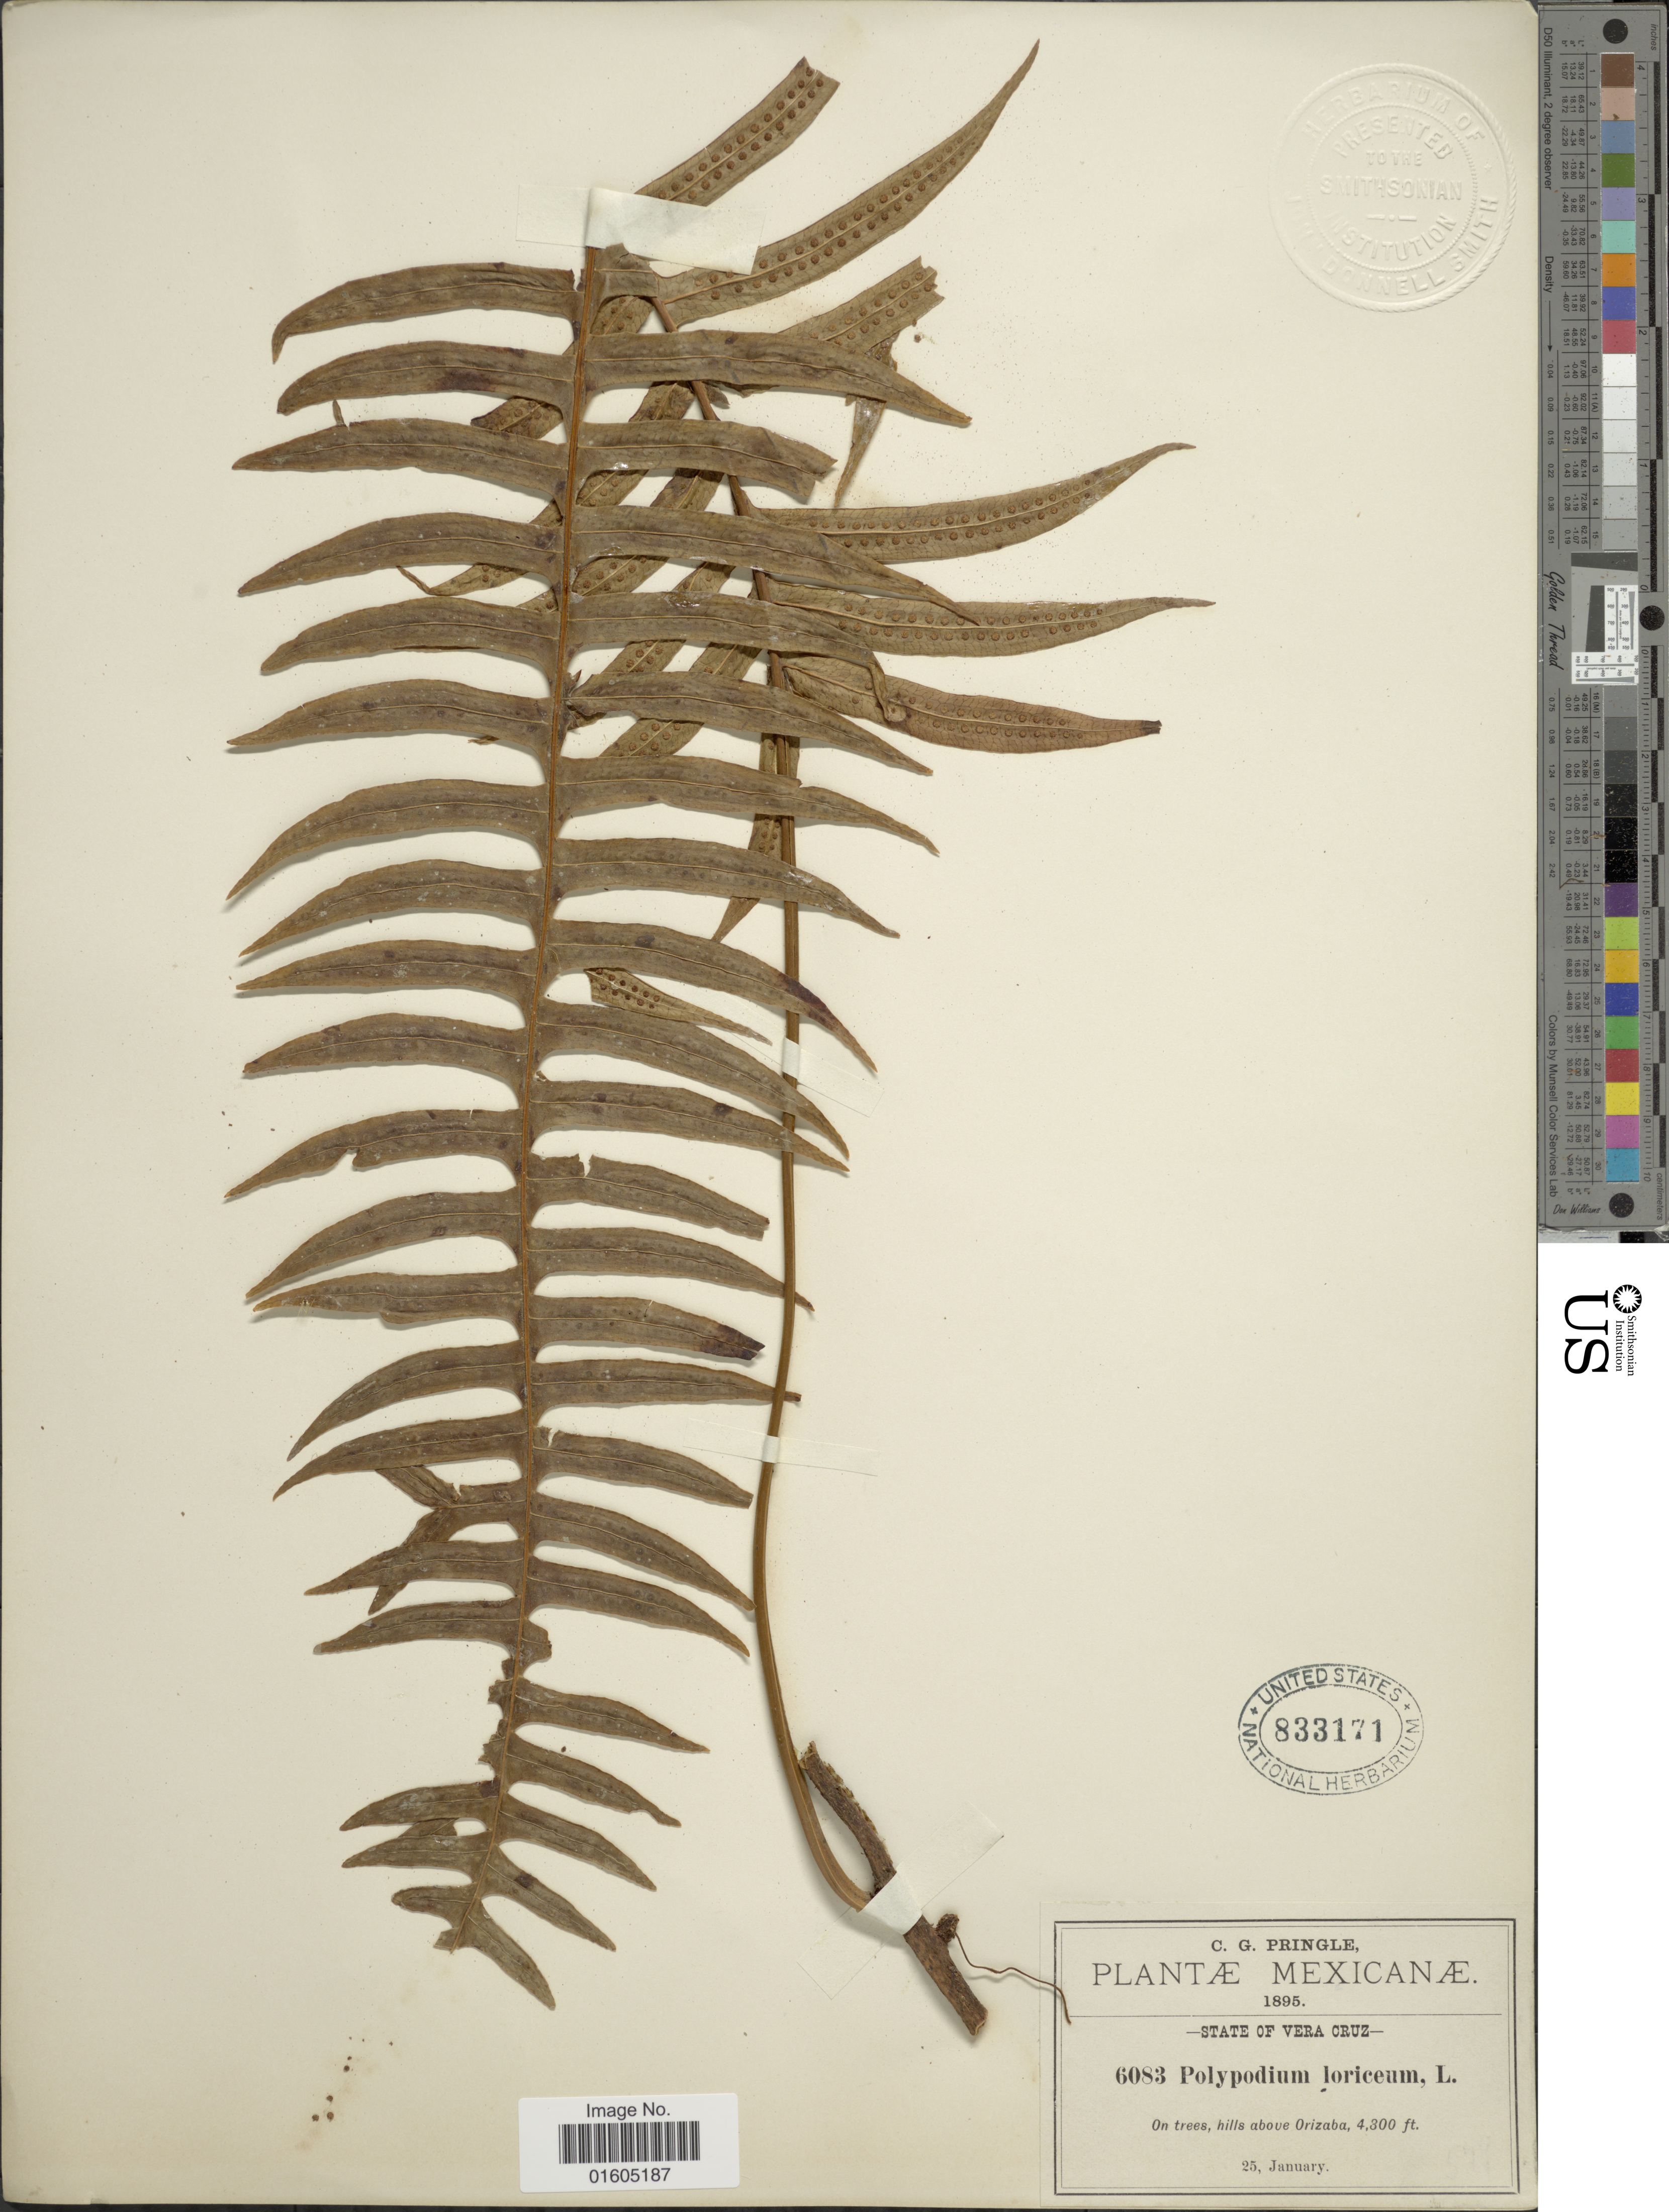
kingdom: Plantae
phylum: Tracheophyta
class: Polypodiopsida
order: Polypodiales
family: Polypodiaceae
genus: Serpocaulon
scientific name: Serpocaulon loriceum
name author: (L.) A.R. Sm.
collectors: C. G. Pringle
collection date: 1895-01-25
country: Mexico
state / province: Veracruz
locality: Mexicanae, State of Vera Cruz. On trees, hills above Orizaba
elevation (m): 1311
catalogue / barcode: US 833171